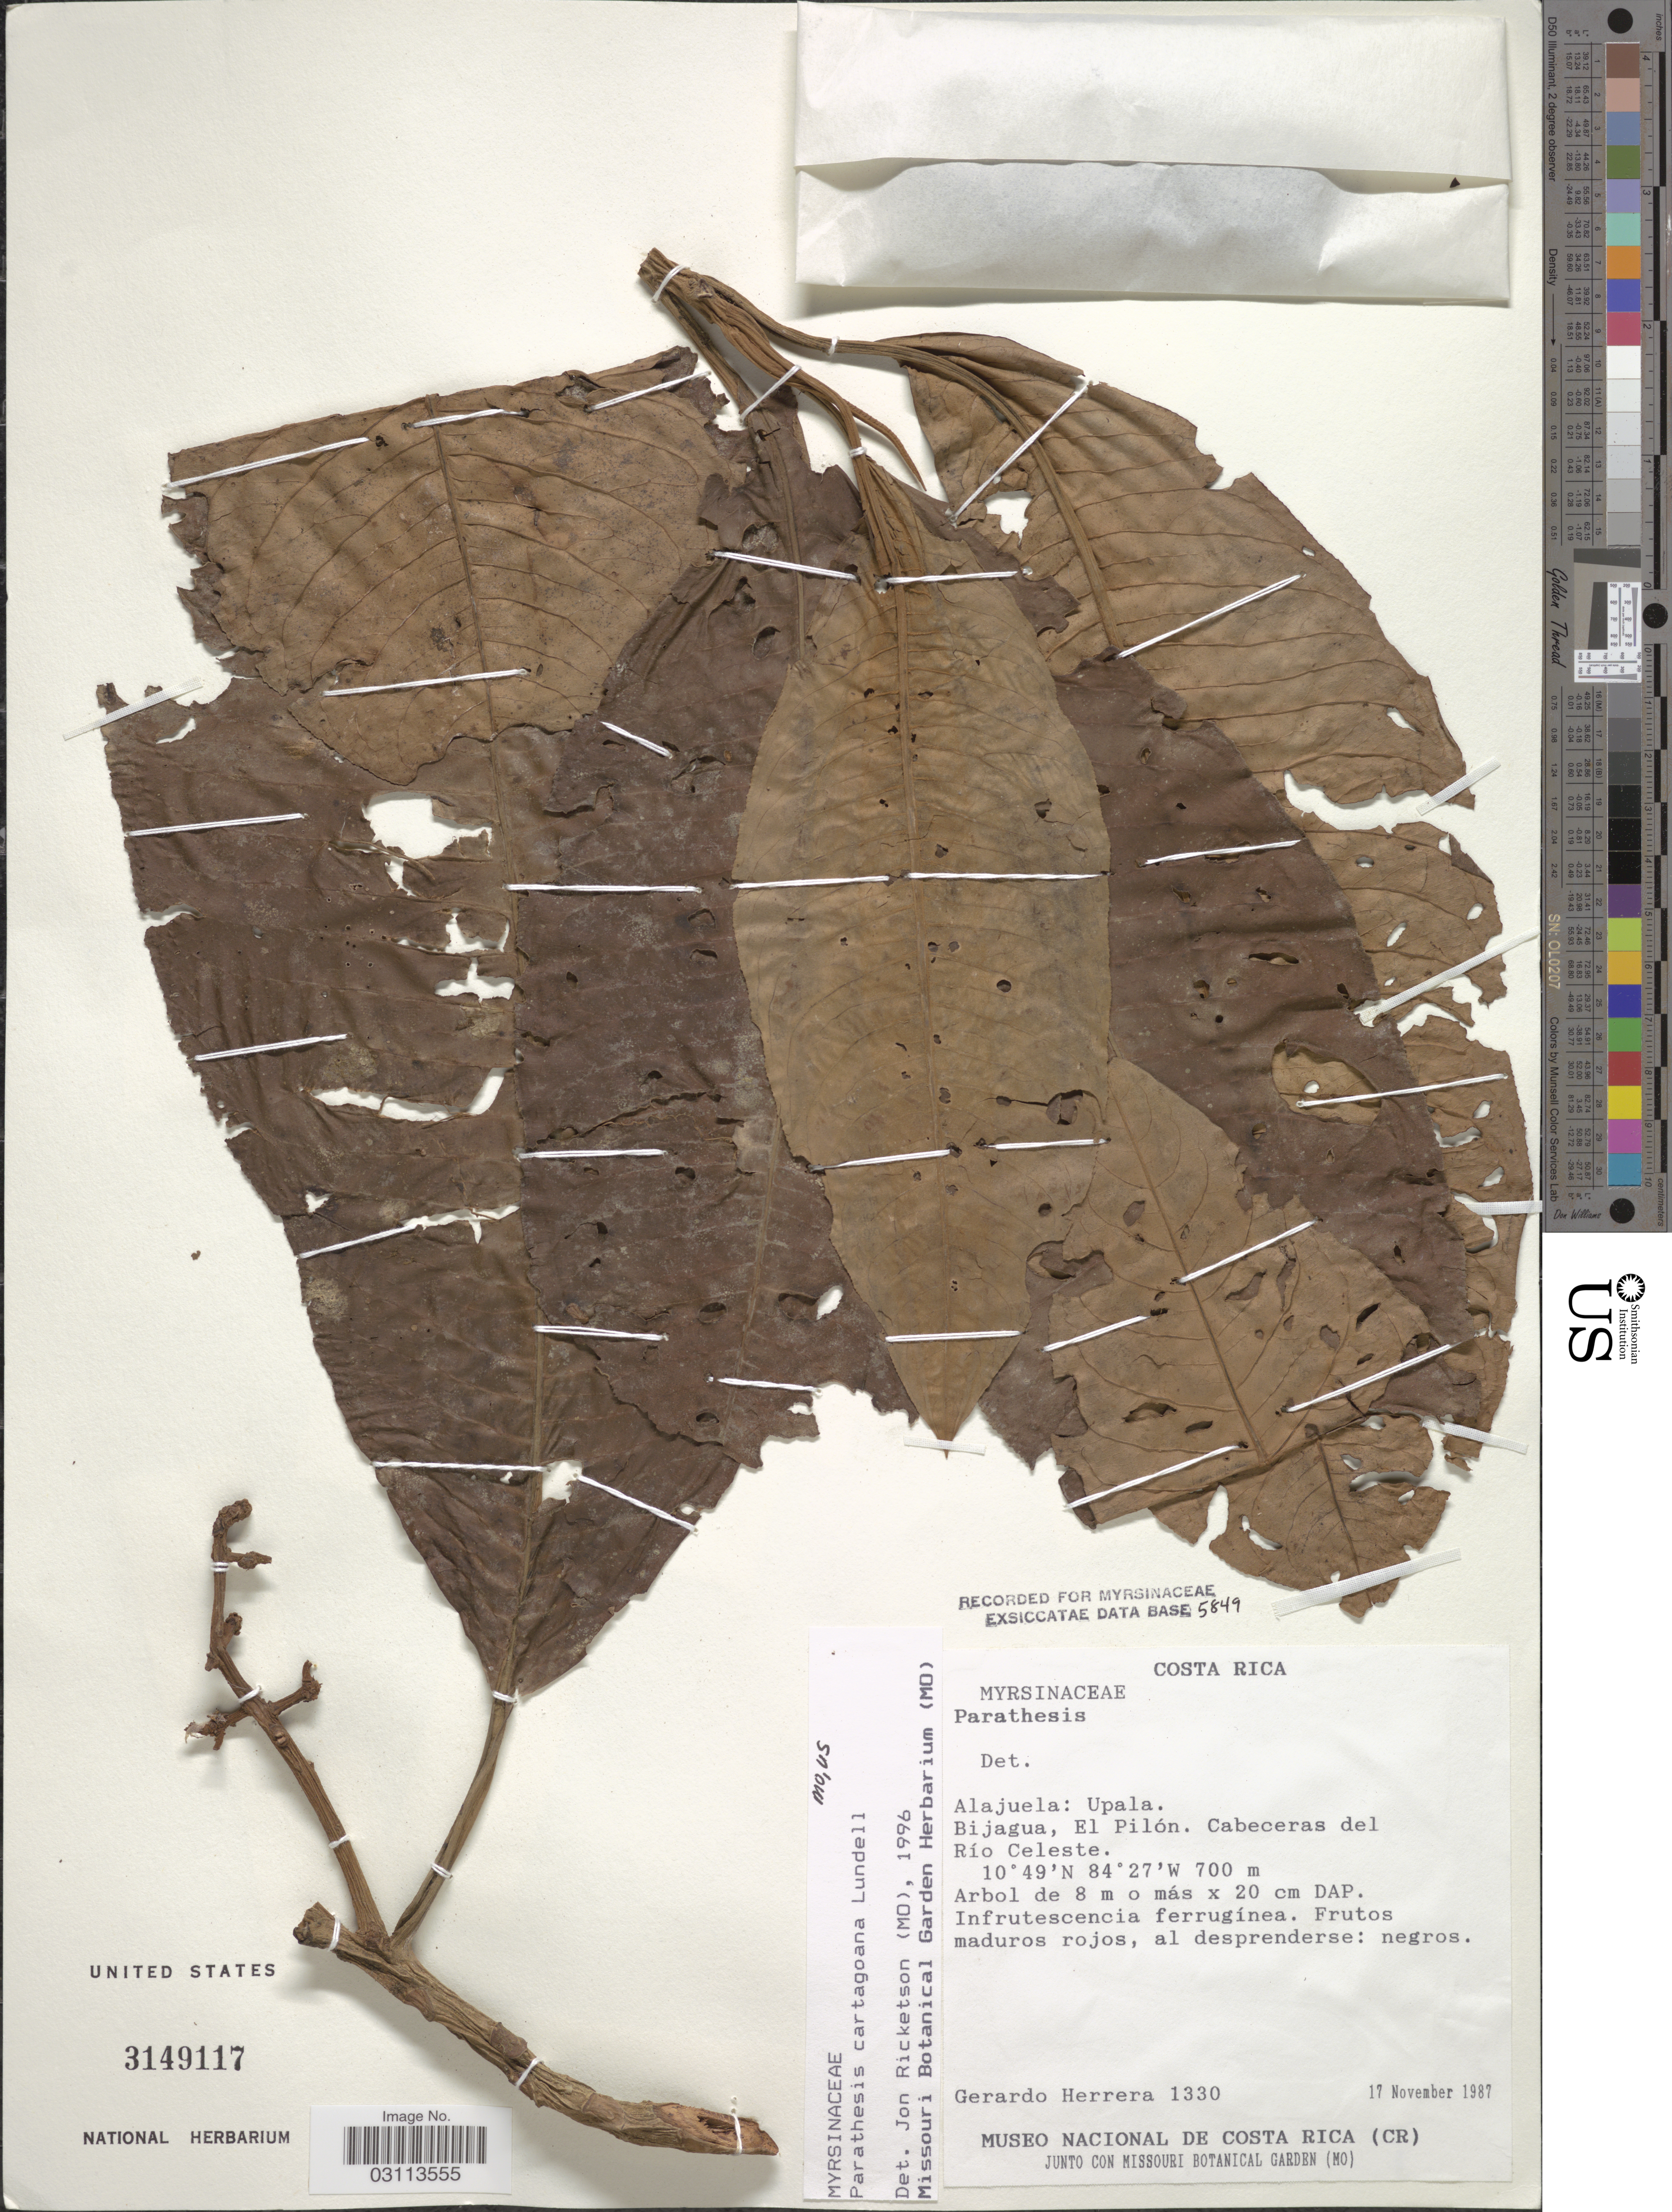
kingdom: Plantae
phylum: Tracheophyta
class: Magnoliopsida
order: Ericales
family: Primulaceae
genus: Parathesis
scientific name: Parathesis cartagoana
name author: Lundell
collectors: G. Herrera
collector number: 1330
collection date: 1987-11-17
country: Costa Rica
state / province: Alajuela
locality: Upala. Bijagua, El Pilón. Cabeceras del Río Celeste.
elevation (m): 700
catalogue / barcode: US 3149117